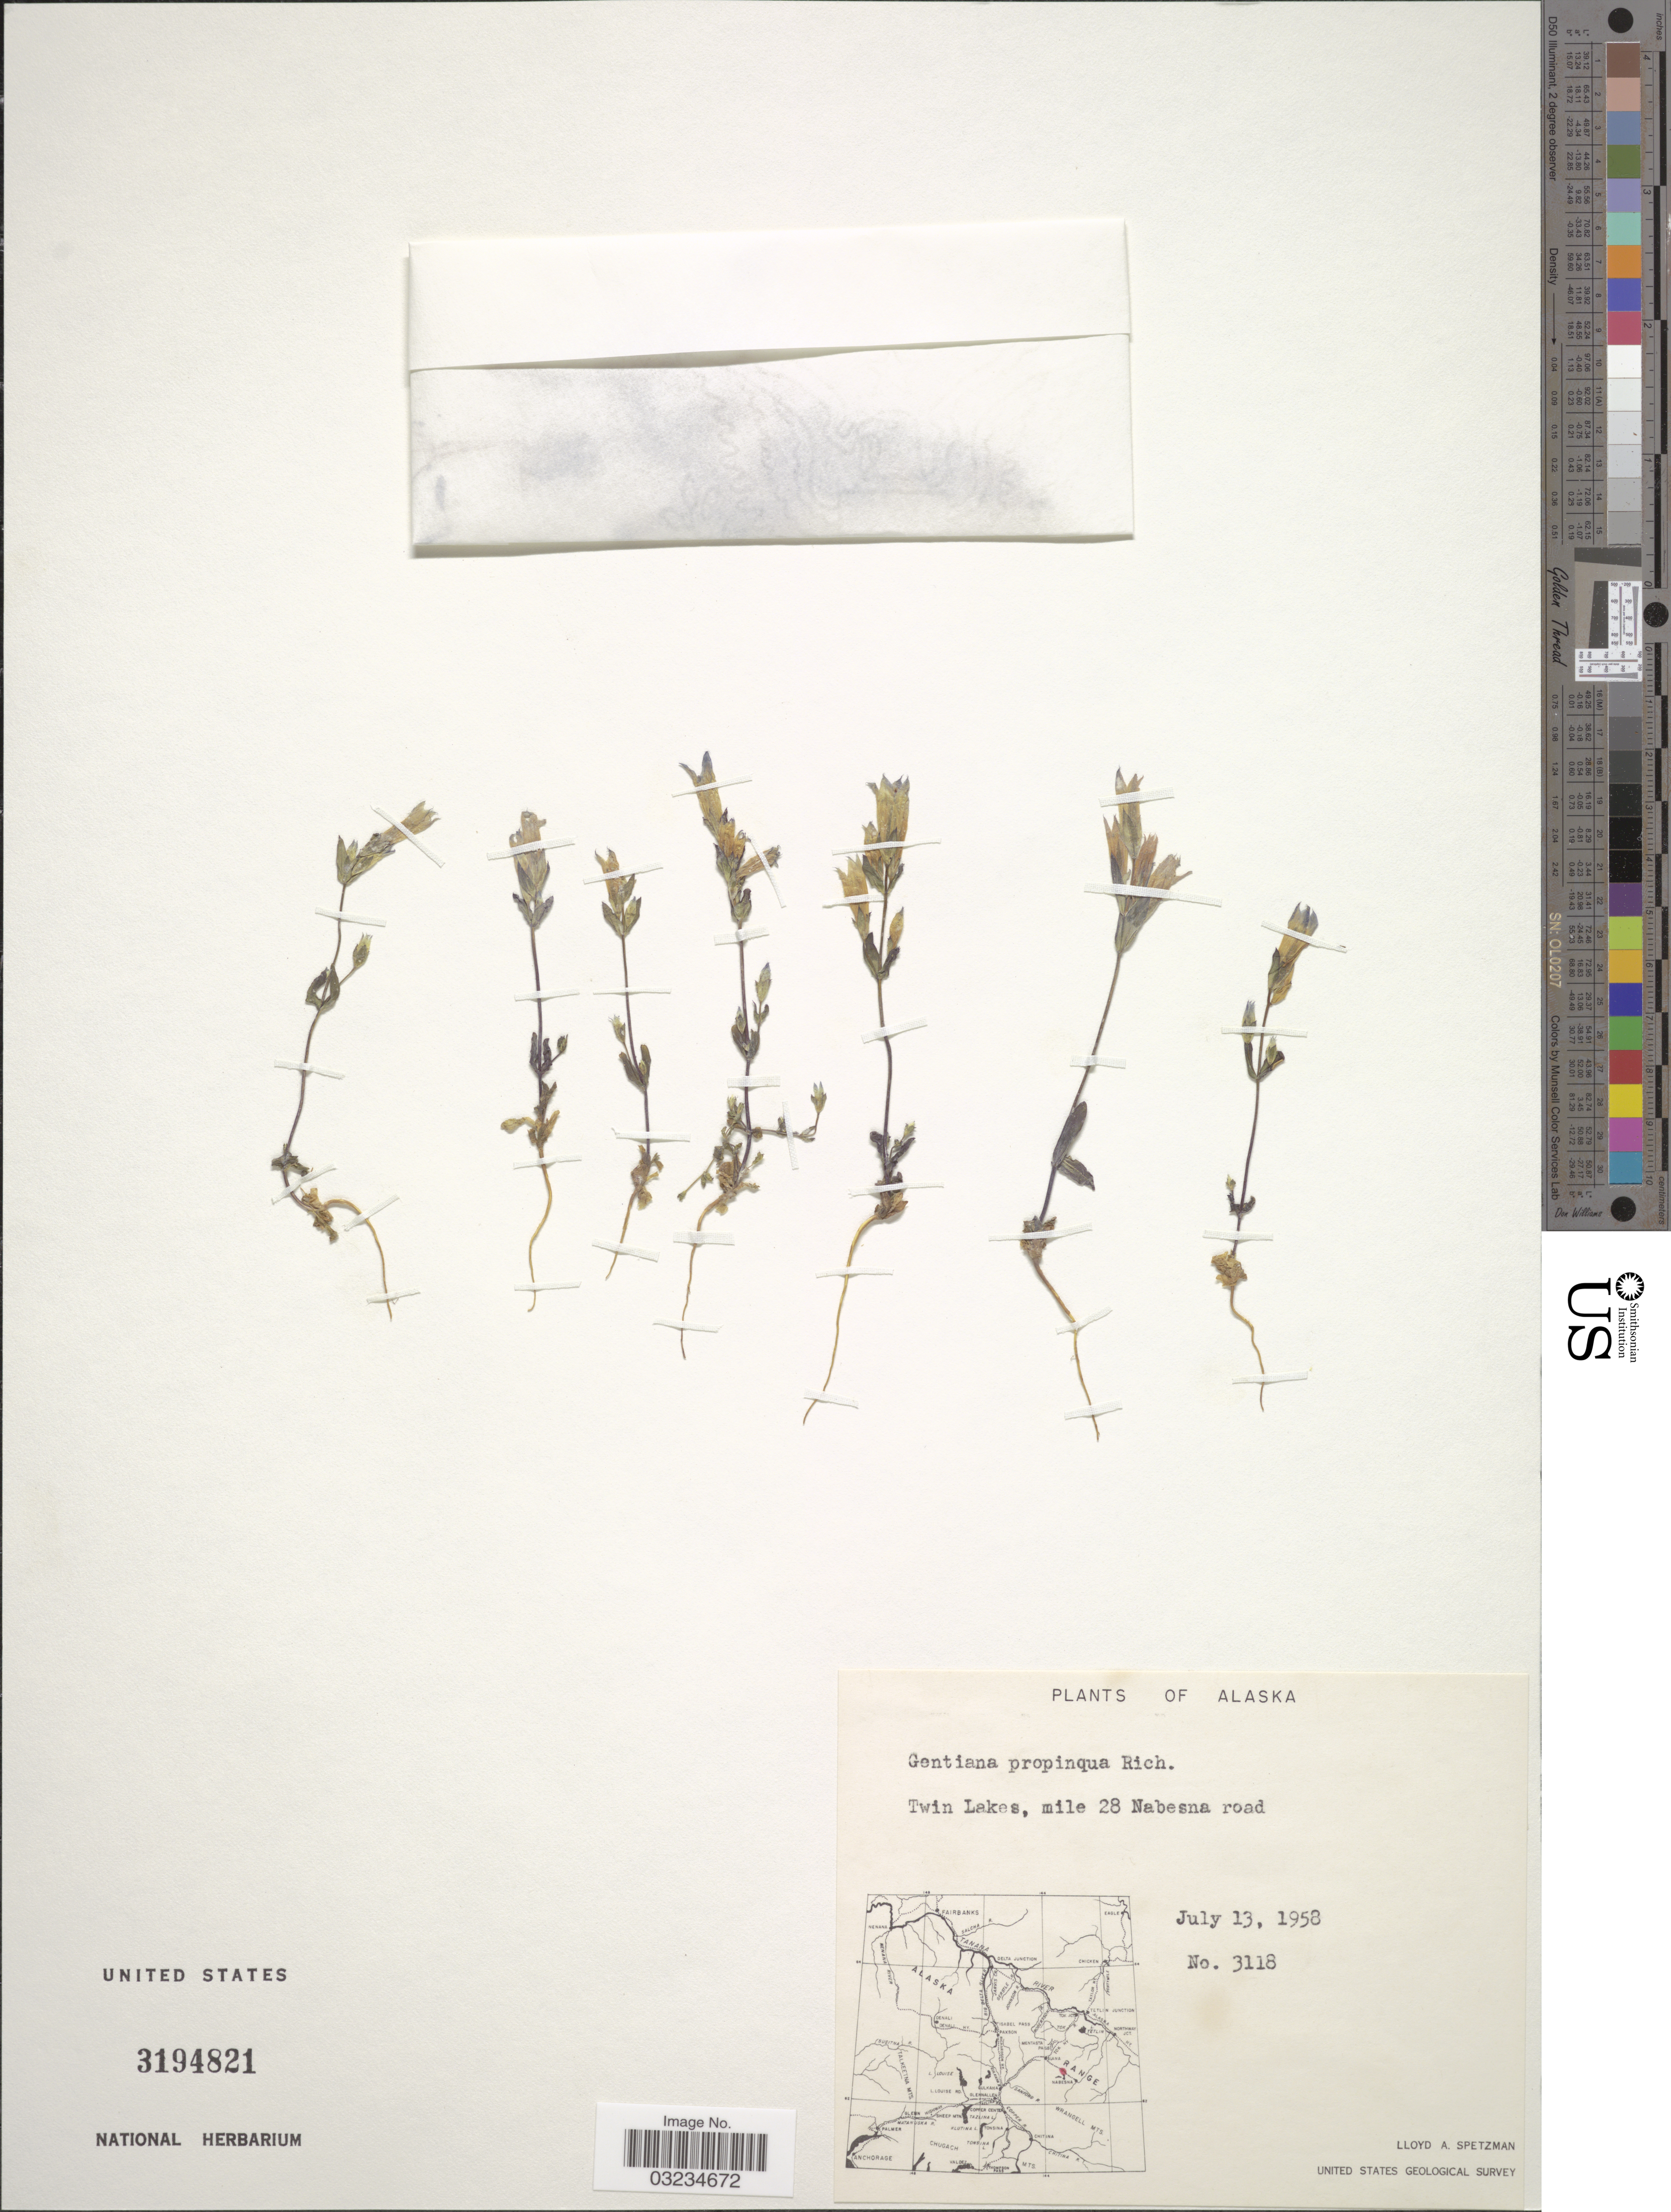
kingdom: Plantae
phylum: Tracheophyta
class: Magnoliopsida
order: Gentianales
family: Gentianaceae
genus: Gentiana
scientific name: Gentiana propinqua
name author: Richards.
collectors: L. Spetzman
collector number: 3118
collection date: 1958-07-13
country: United States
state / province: Alaska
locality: Twin Lakes, mile 28 Nabesna road.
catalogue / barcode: US 3194821